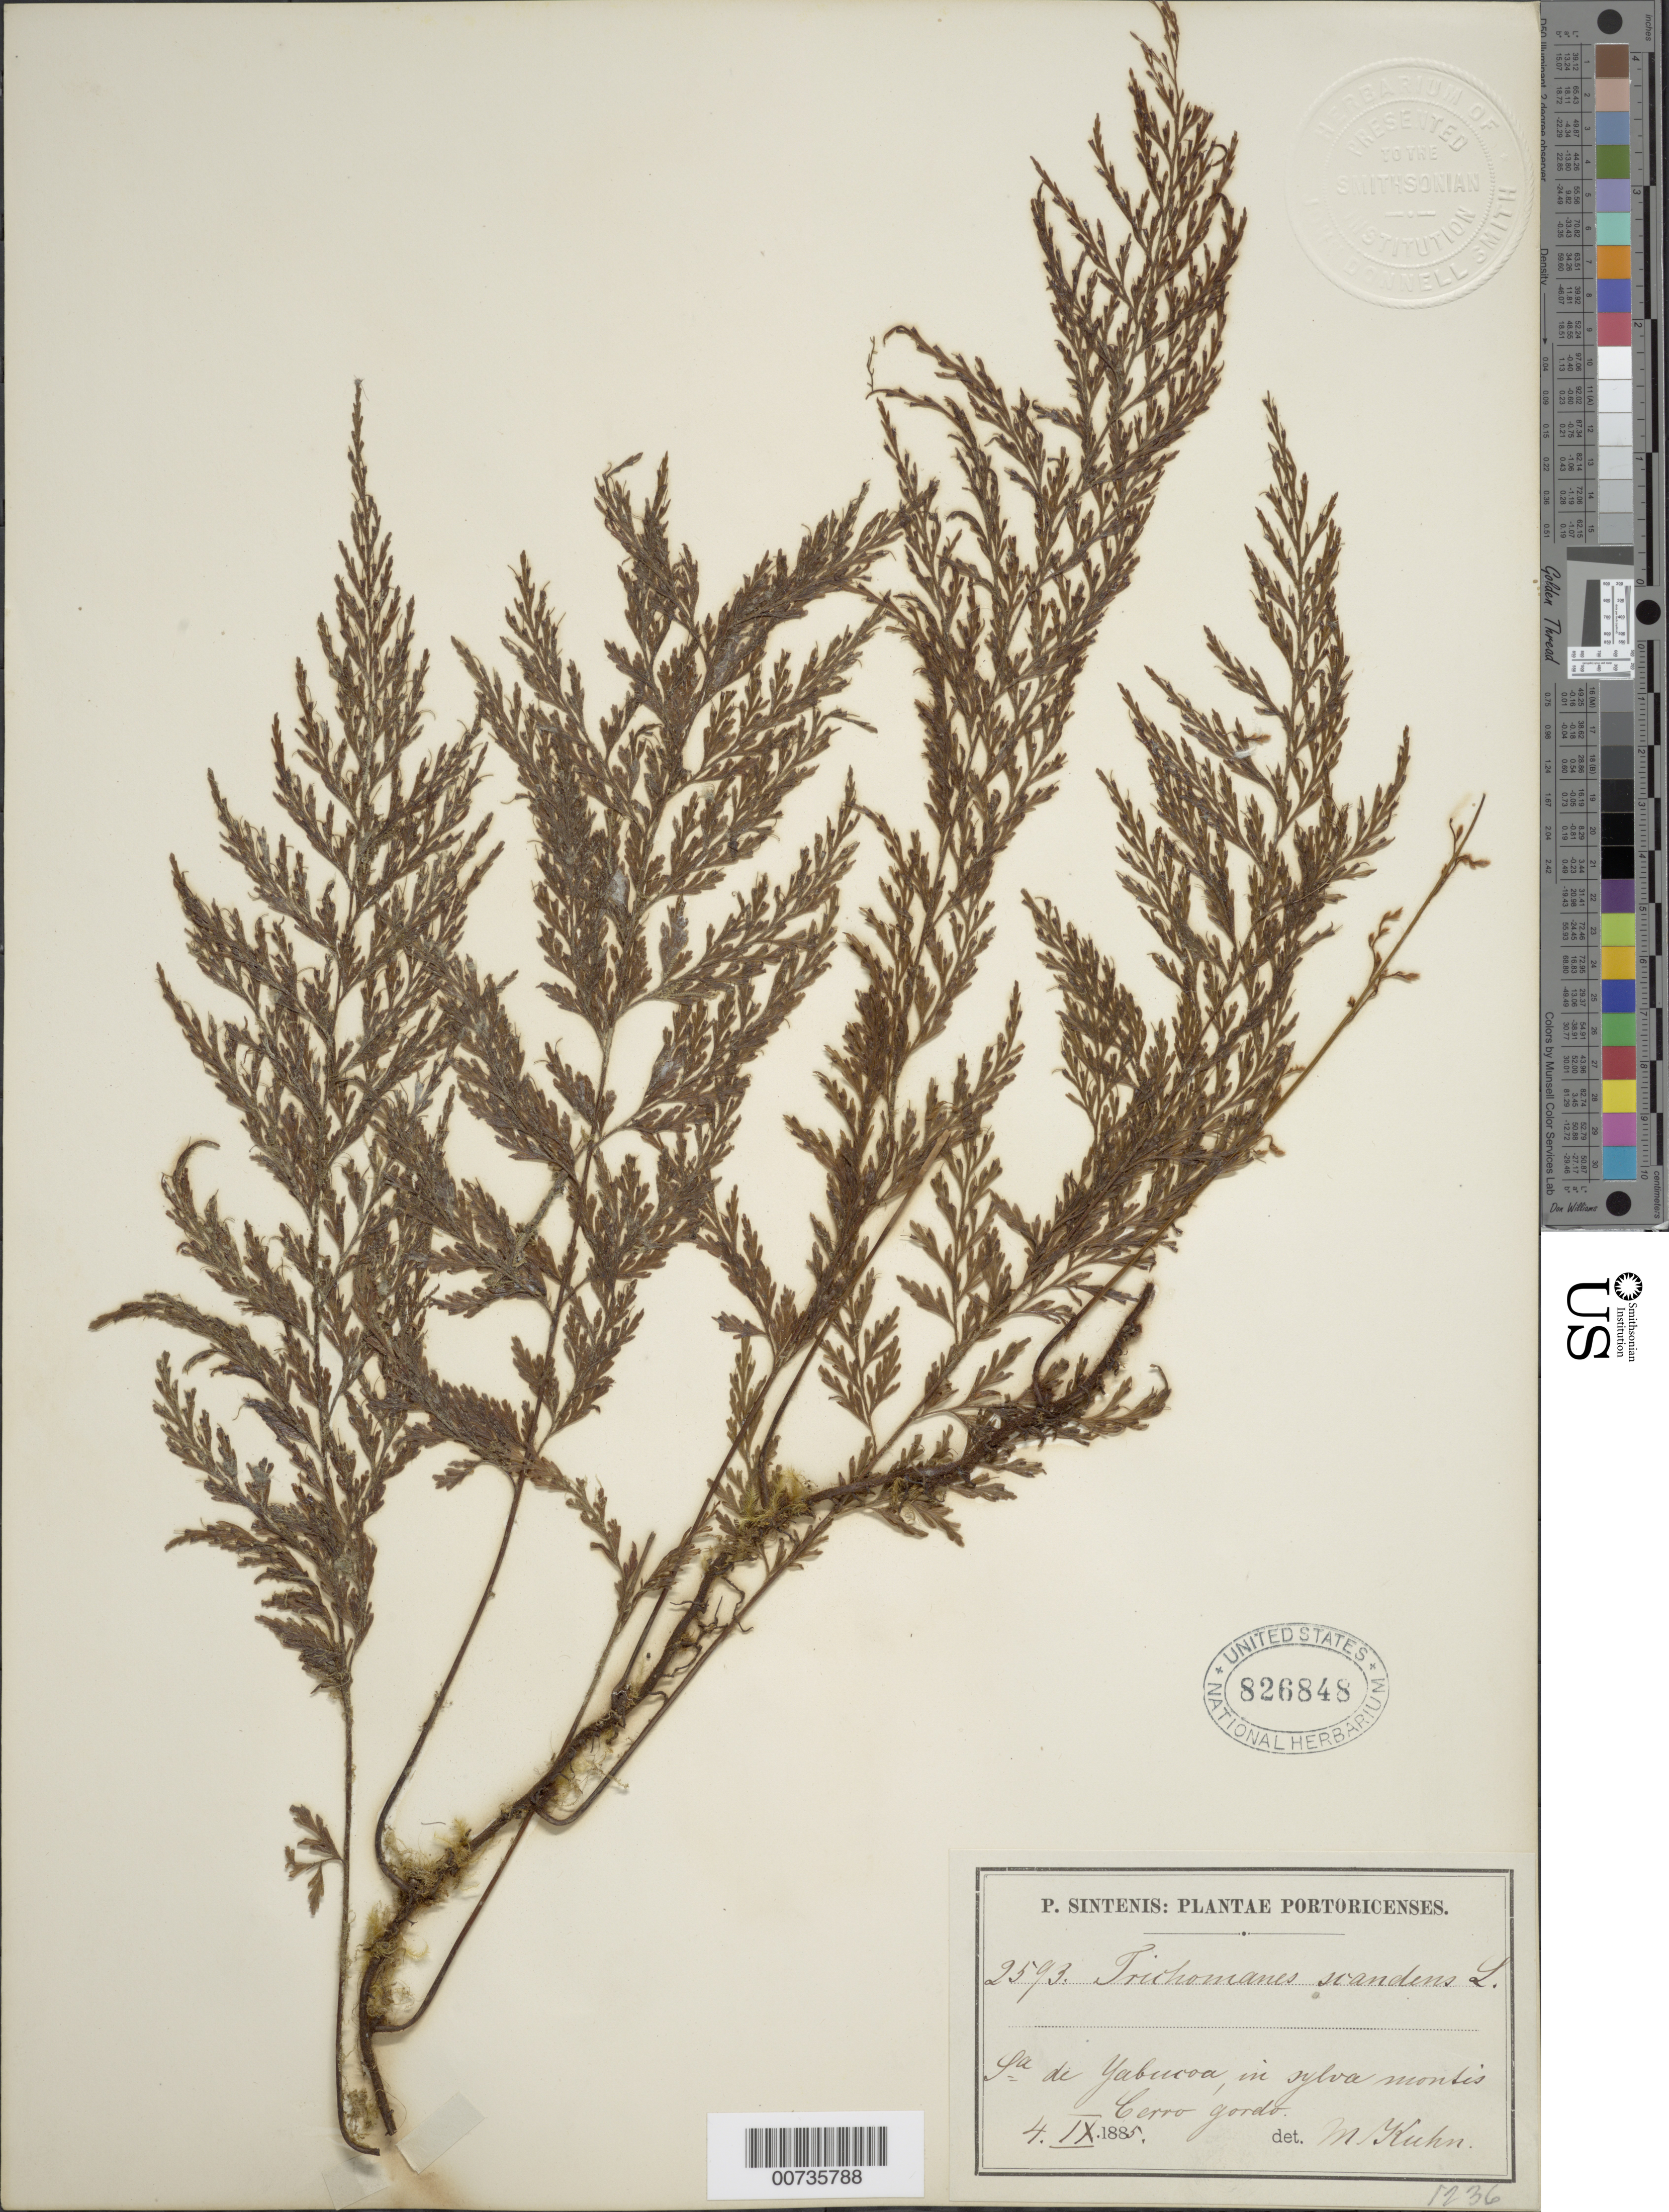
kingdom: Plantae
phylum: Tracheophyta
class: Polypodiopsida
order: Hymenophyllales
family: Hymenophyllaceae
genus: Trichomanes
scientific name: Trichomanes scandens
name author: L.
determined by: Kuhn, D. M.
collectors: P. Sintenis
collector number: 2593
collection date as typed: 04 Sep 1885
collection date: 1885-09-04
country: Puerto Rico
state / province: Yabucoa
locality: Sierra de Yabucoa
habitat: In sylva montis "Cerro Gordo"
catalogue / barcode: US 826848